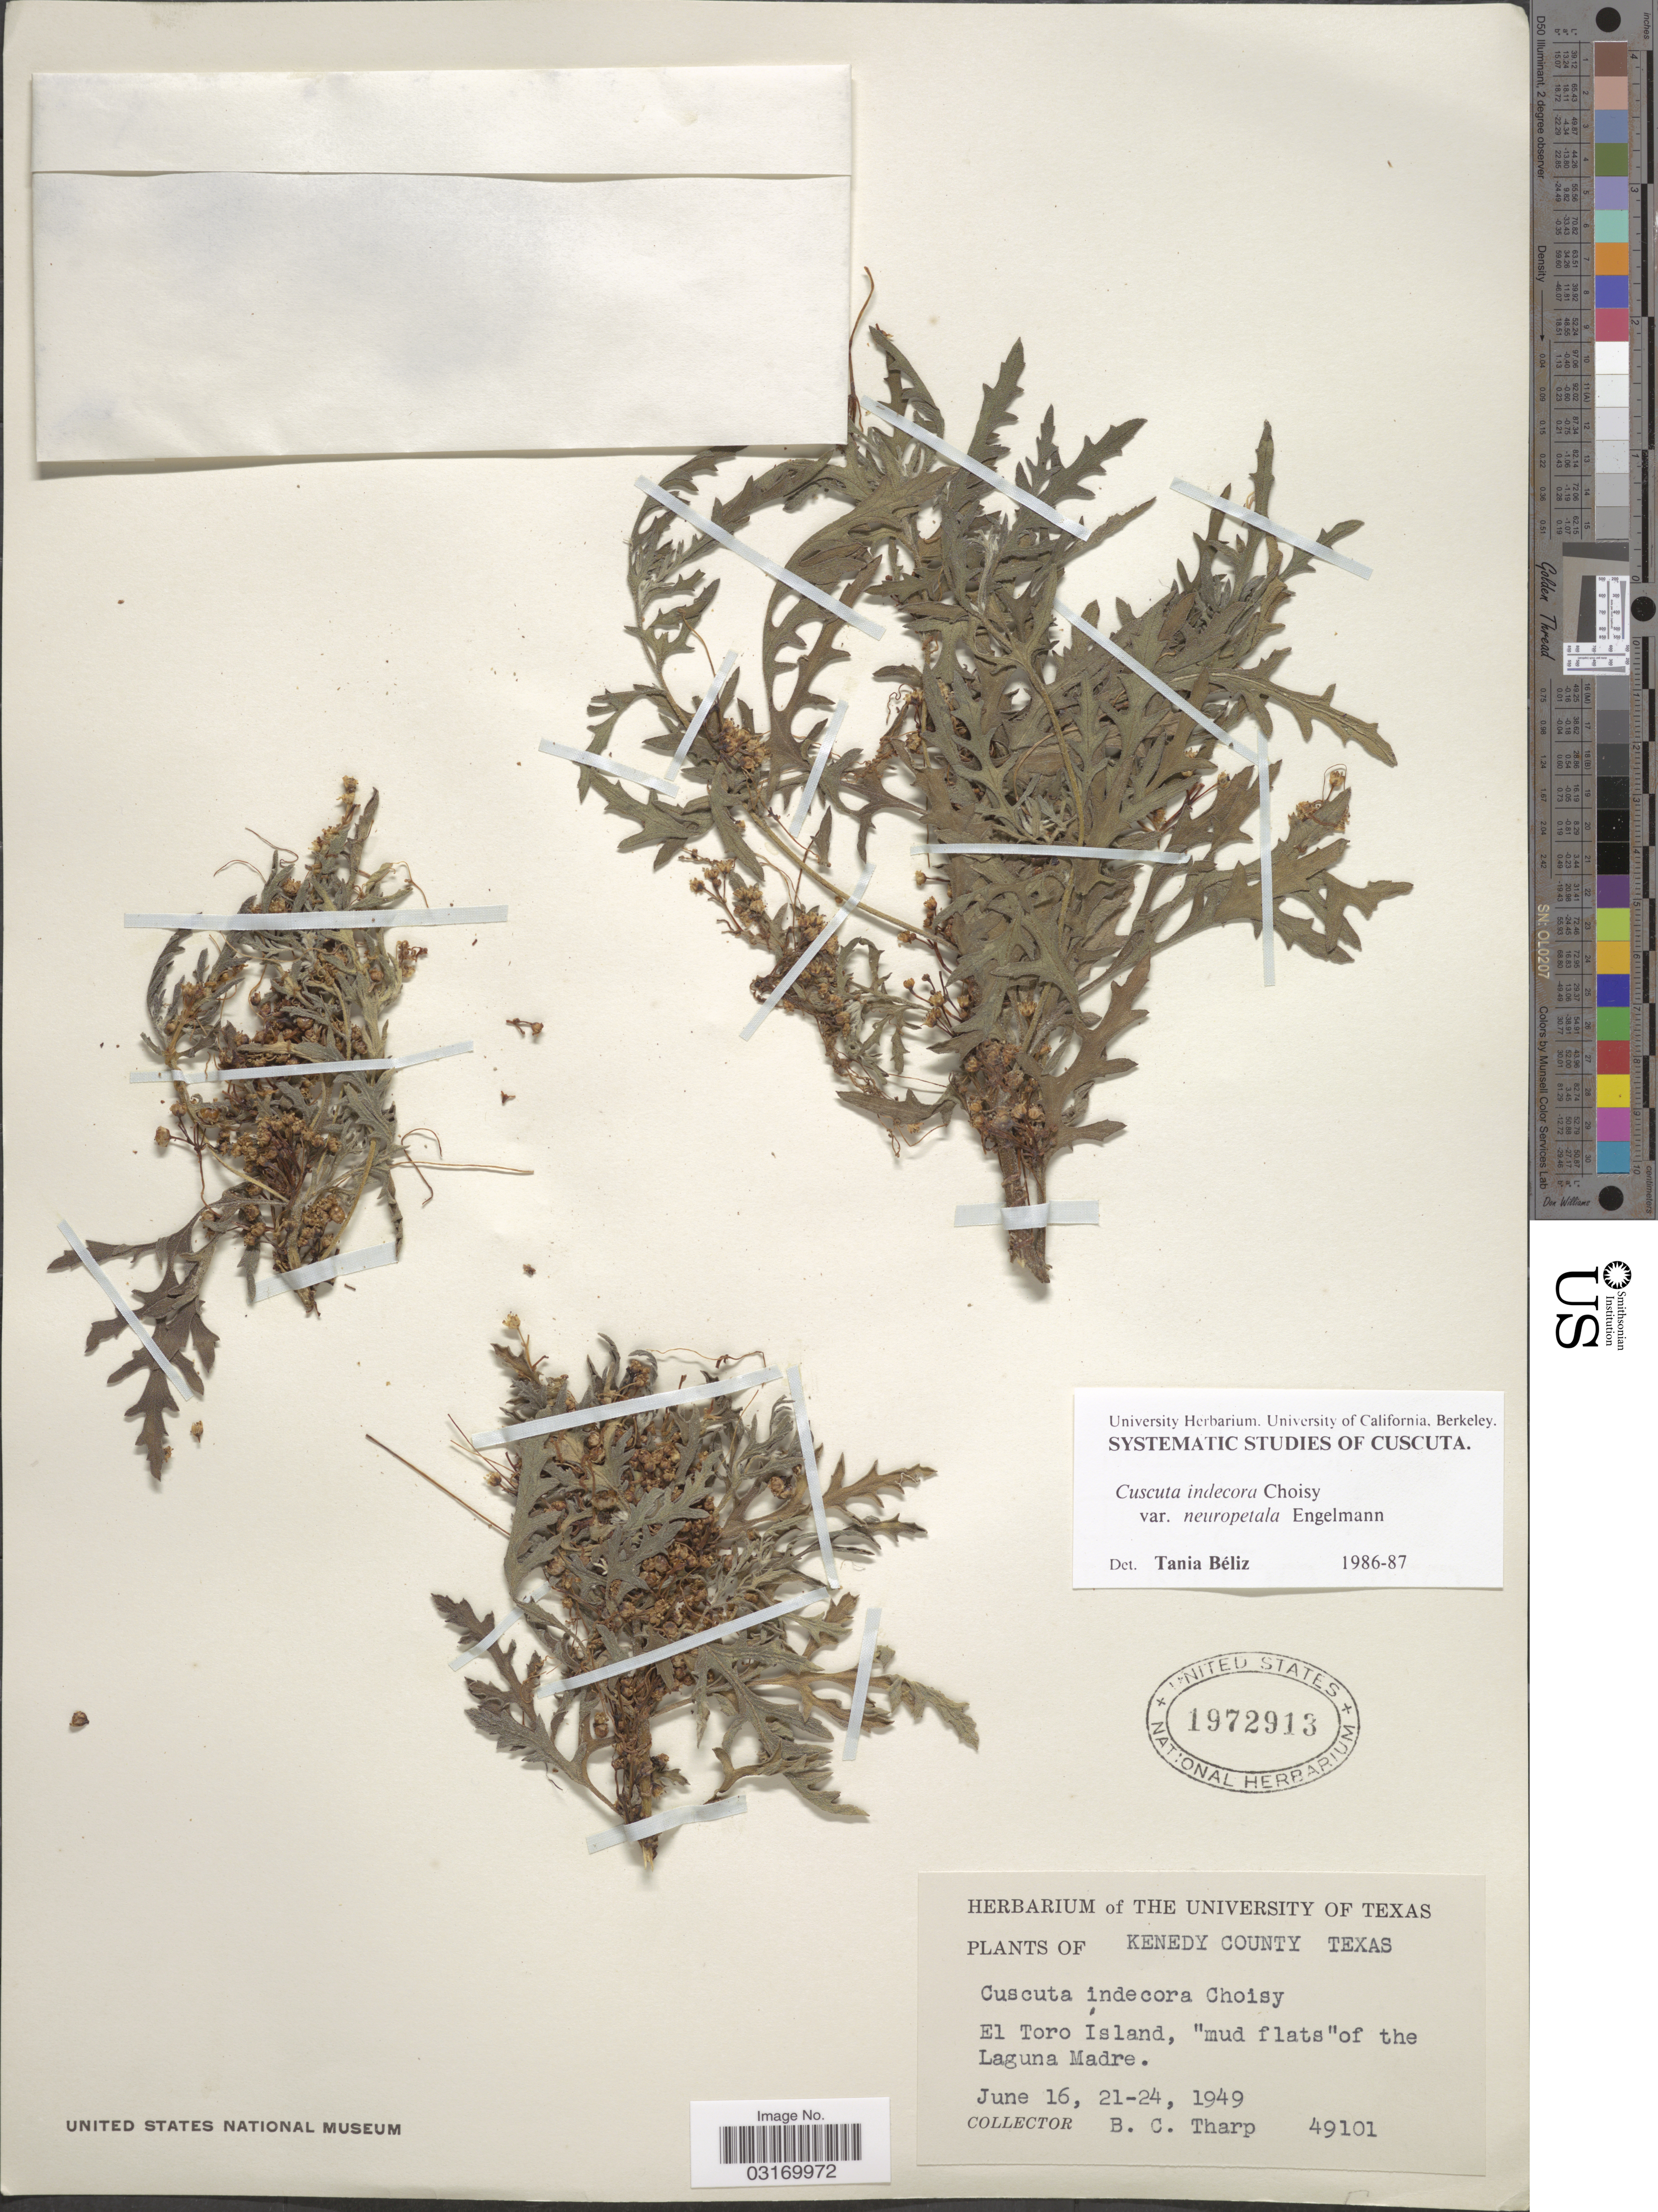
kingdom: Plantae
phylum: Tracheophyta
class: Magnoliopsida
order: Solanales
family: Convolvulaceae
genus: Cuscuta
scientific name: Cuscuta indecora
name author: Choisy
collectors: B. C. Tharp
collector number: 49101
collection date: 1949-06-16/1949-06-24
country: United States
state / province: Texas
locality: Kenedy County. El Toro Island, "mud flats" of the Laguna Madre.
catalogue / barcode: US 1972913